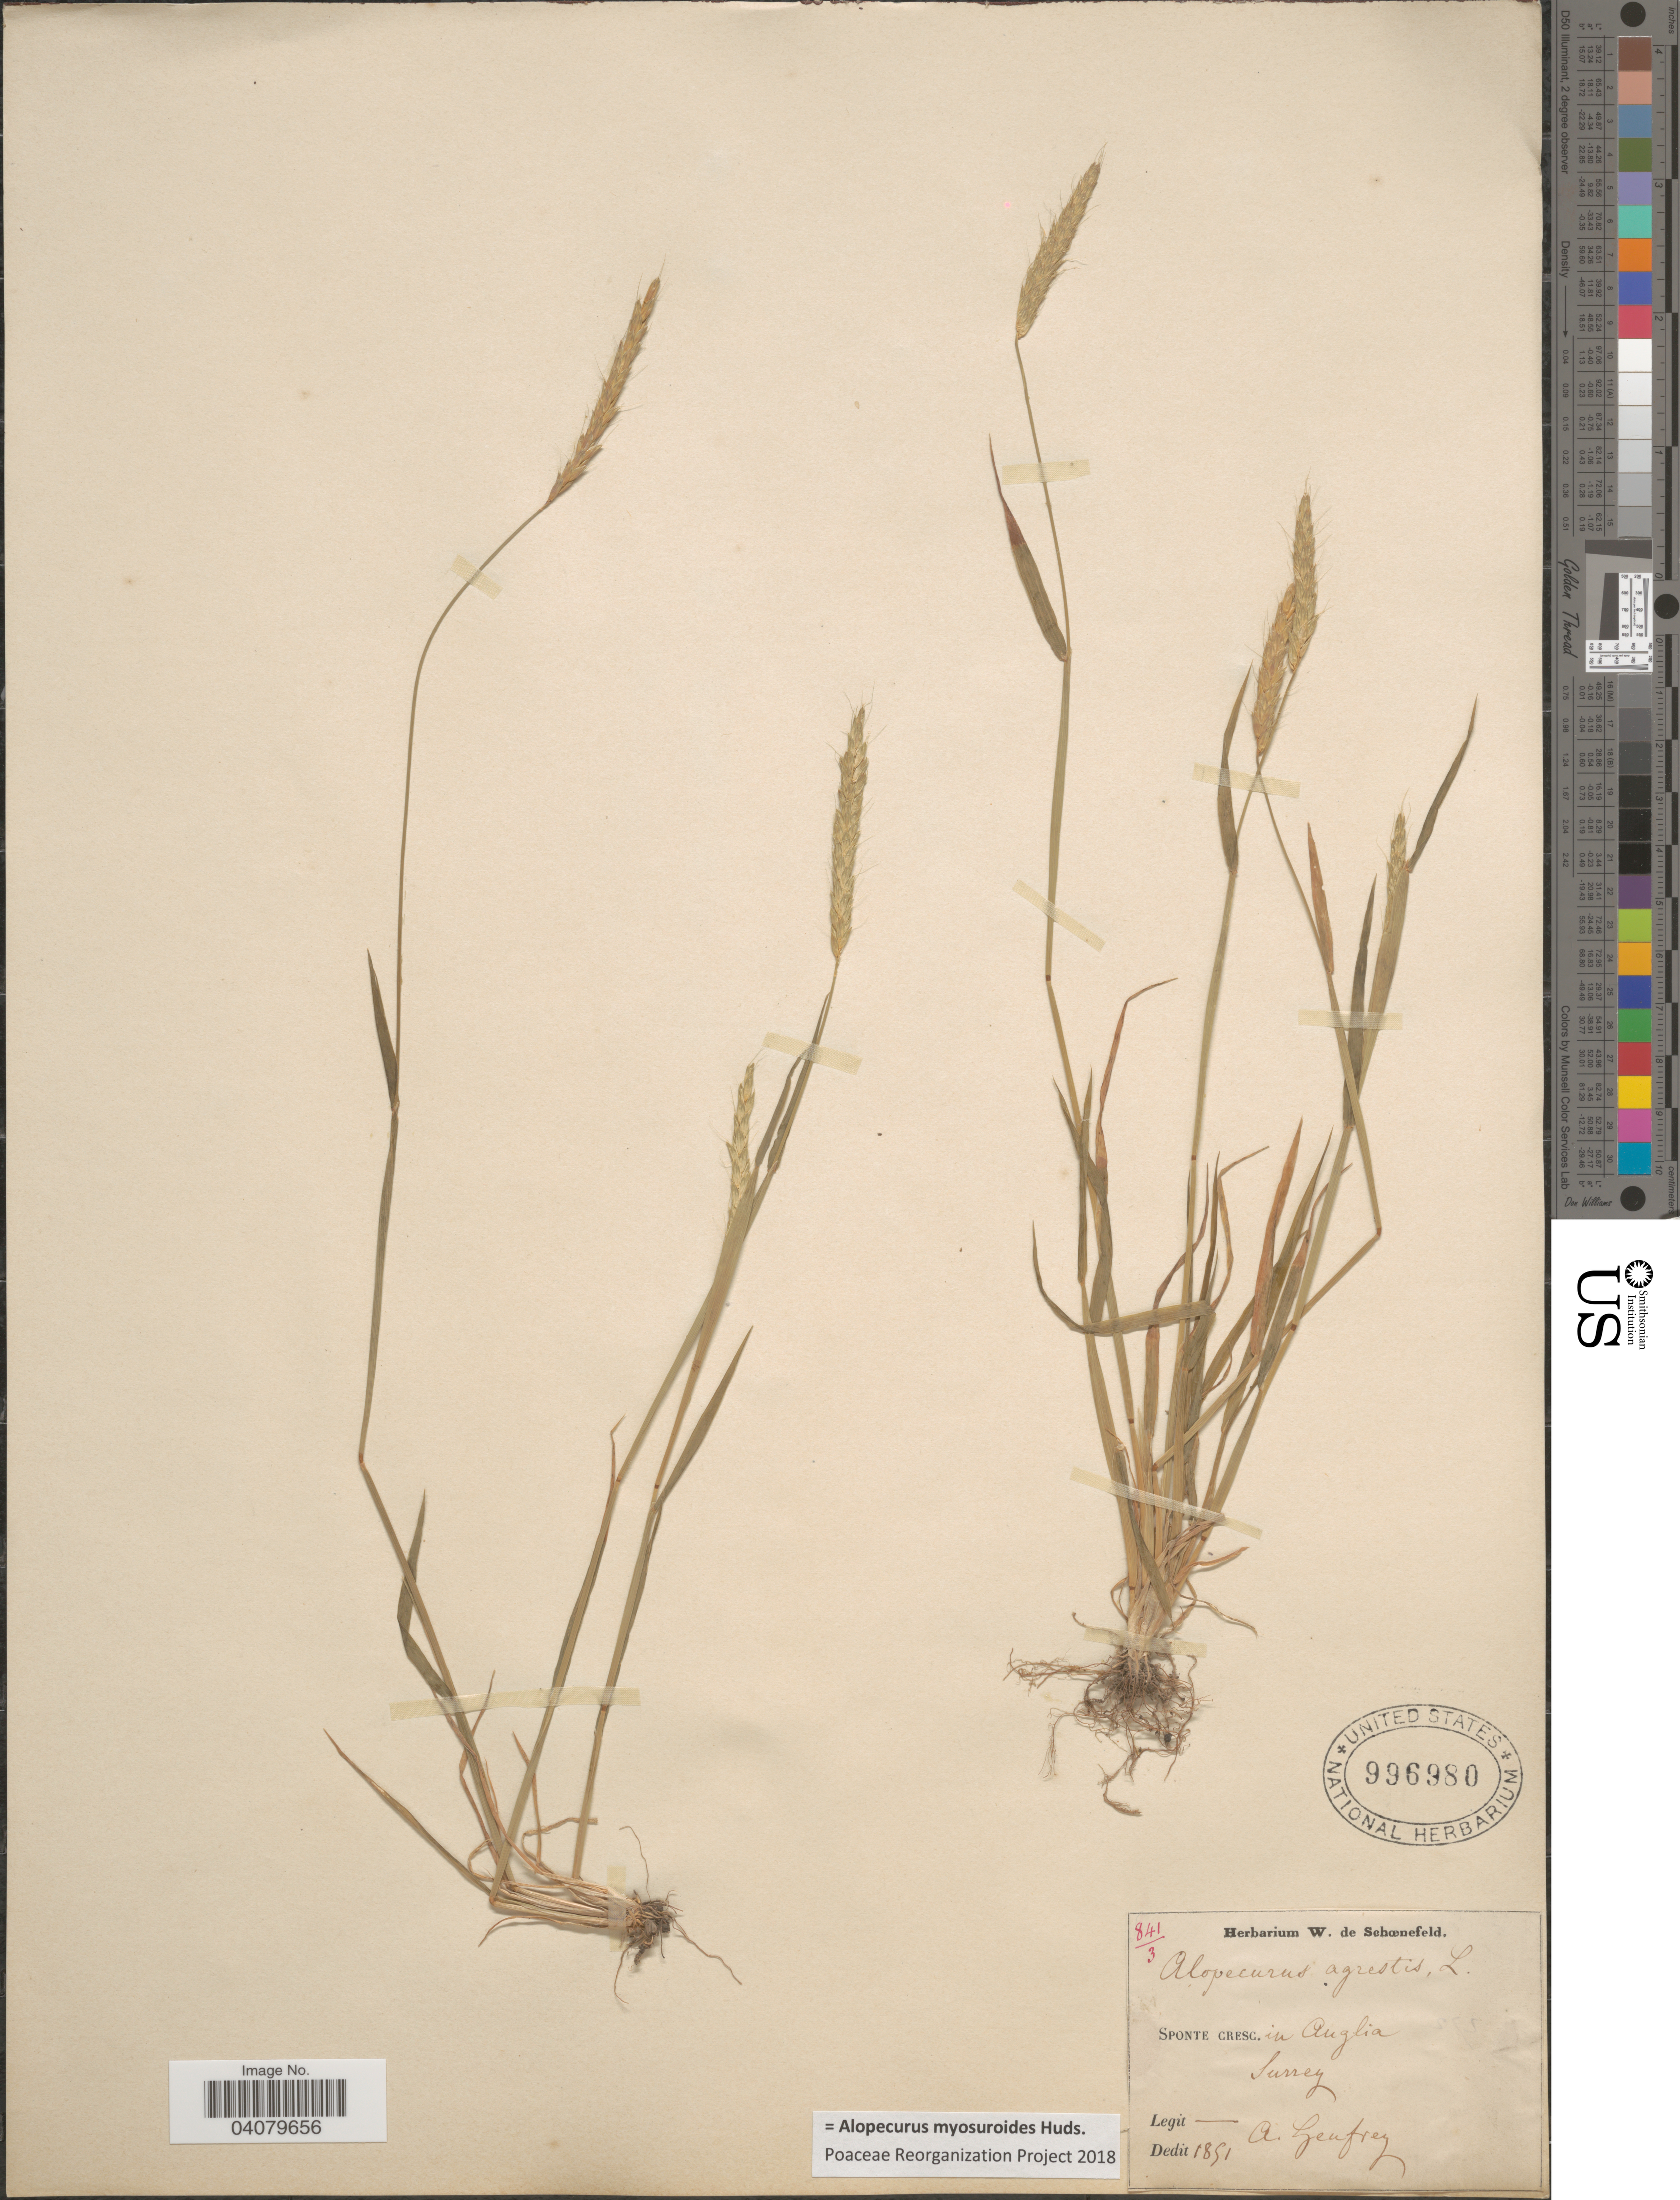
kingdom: Plantae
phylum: Tracheophyta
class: Liliopsida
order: Poales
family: Poaceae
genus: Alopecurus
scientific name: Alopecurus myosuroides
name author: Huds.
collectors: A. Geufrey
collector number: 841/3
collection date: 1851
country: United Kingdom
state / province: England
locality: Sponte Cresc. in Anglia. Surrey.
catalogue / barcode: US 996980